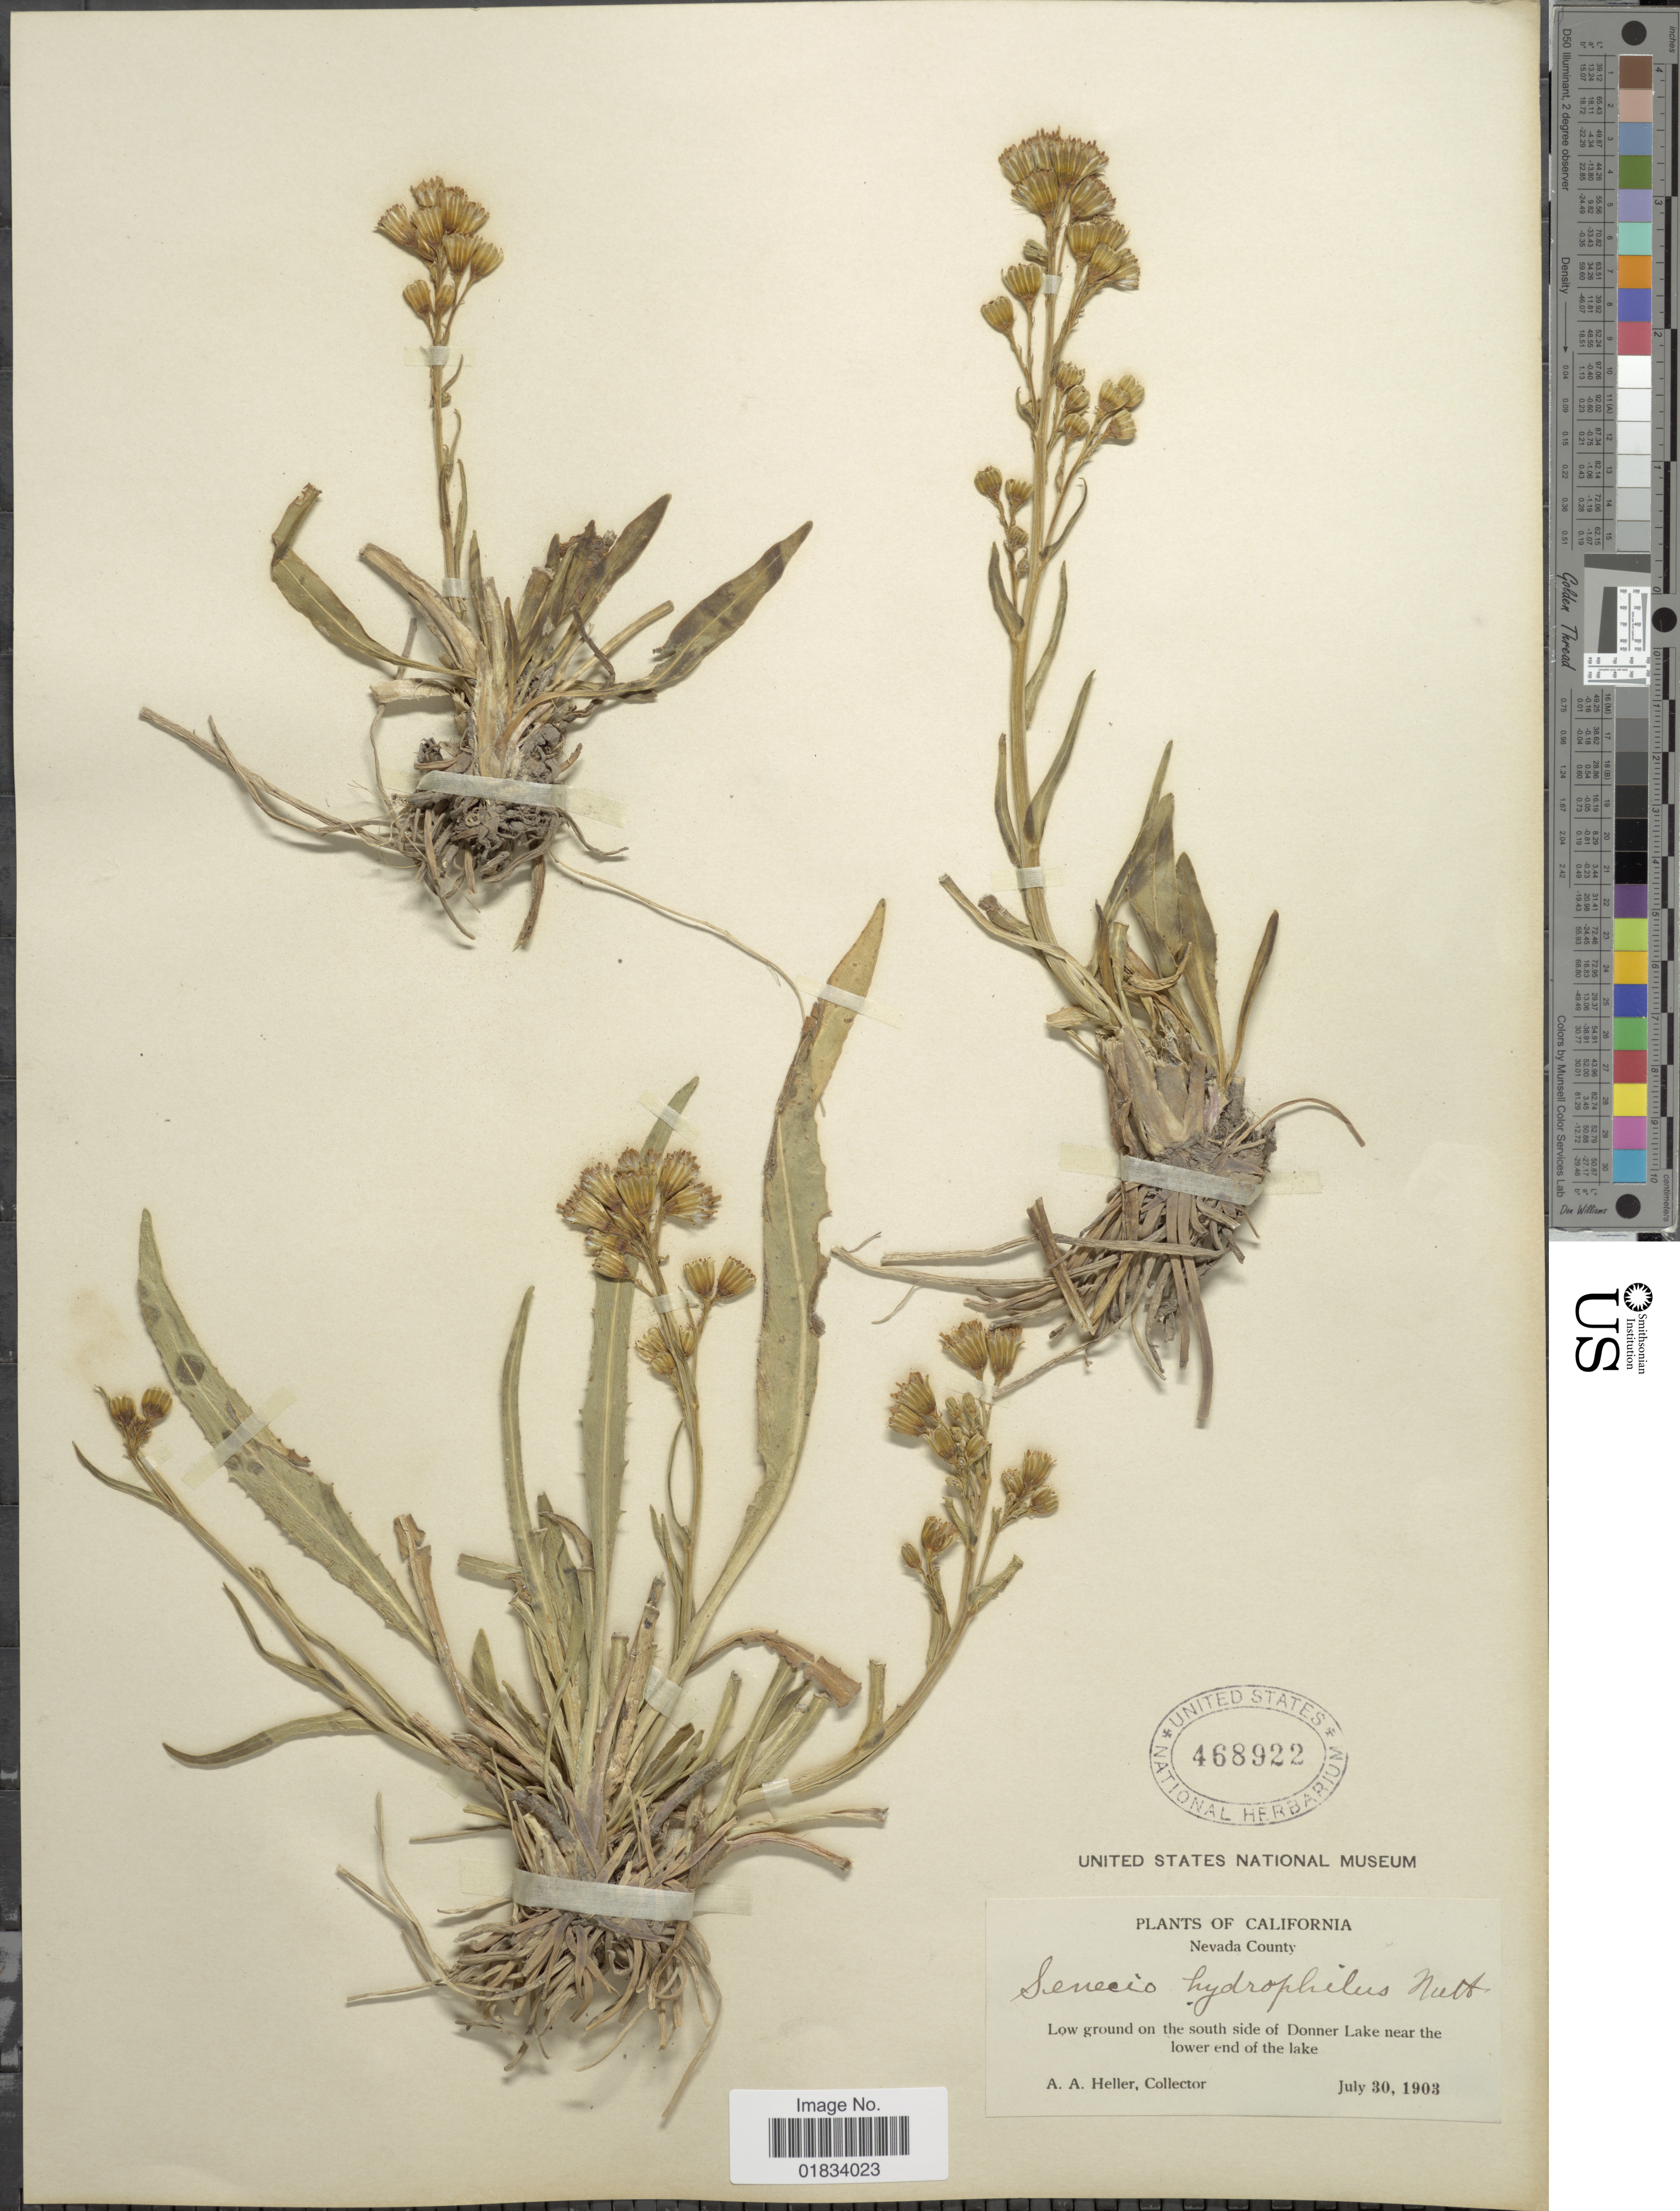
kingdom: Plantae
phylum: Tracheophyta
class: Magnoliopsida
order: Asterales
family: Asteraceae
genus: Senecio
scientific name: Senecio hydrophilus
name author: Nutt.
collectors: A. A. Heller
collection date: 1903-07-30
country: United States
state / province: California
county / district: Nevada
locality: Nevada County, low ground on the south side of Donner Lake near the lower end of the lake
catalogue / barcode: US 468922